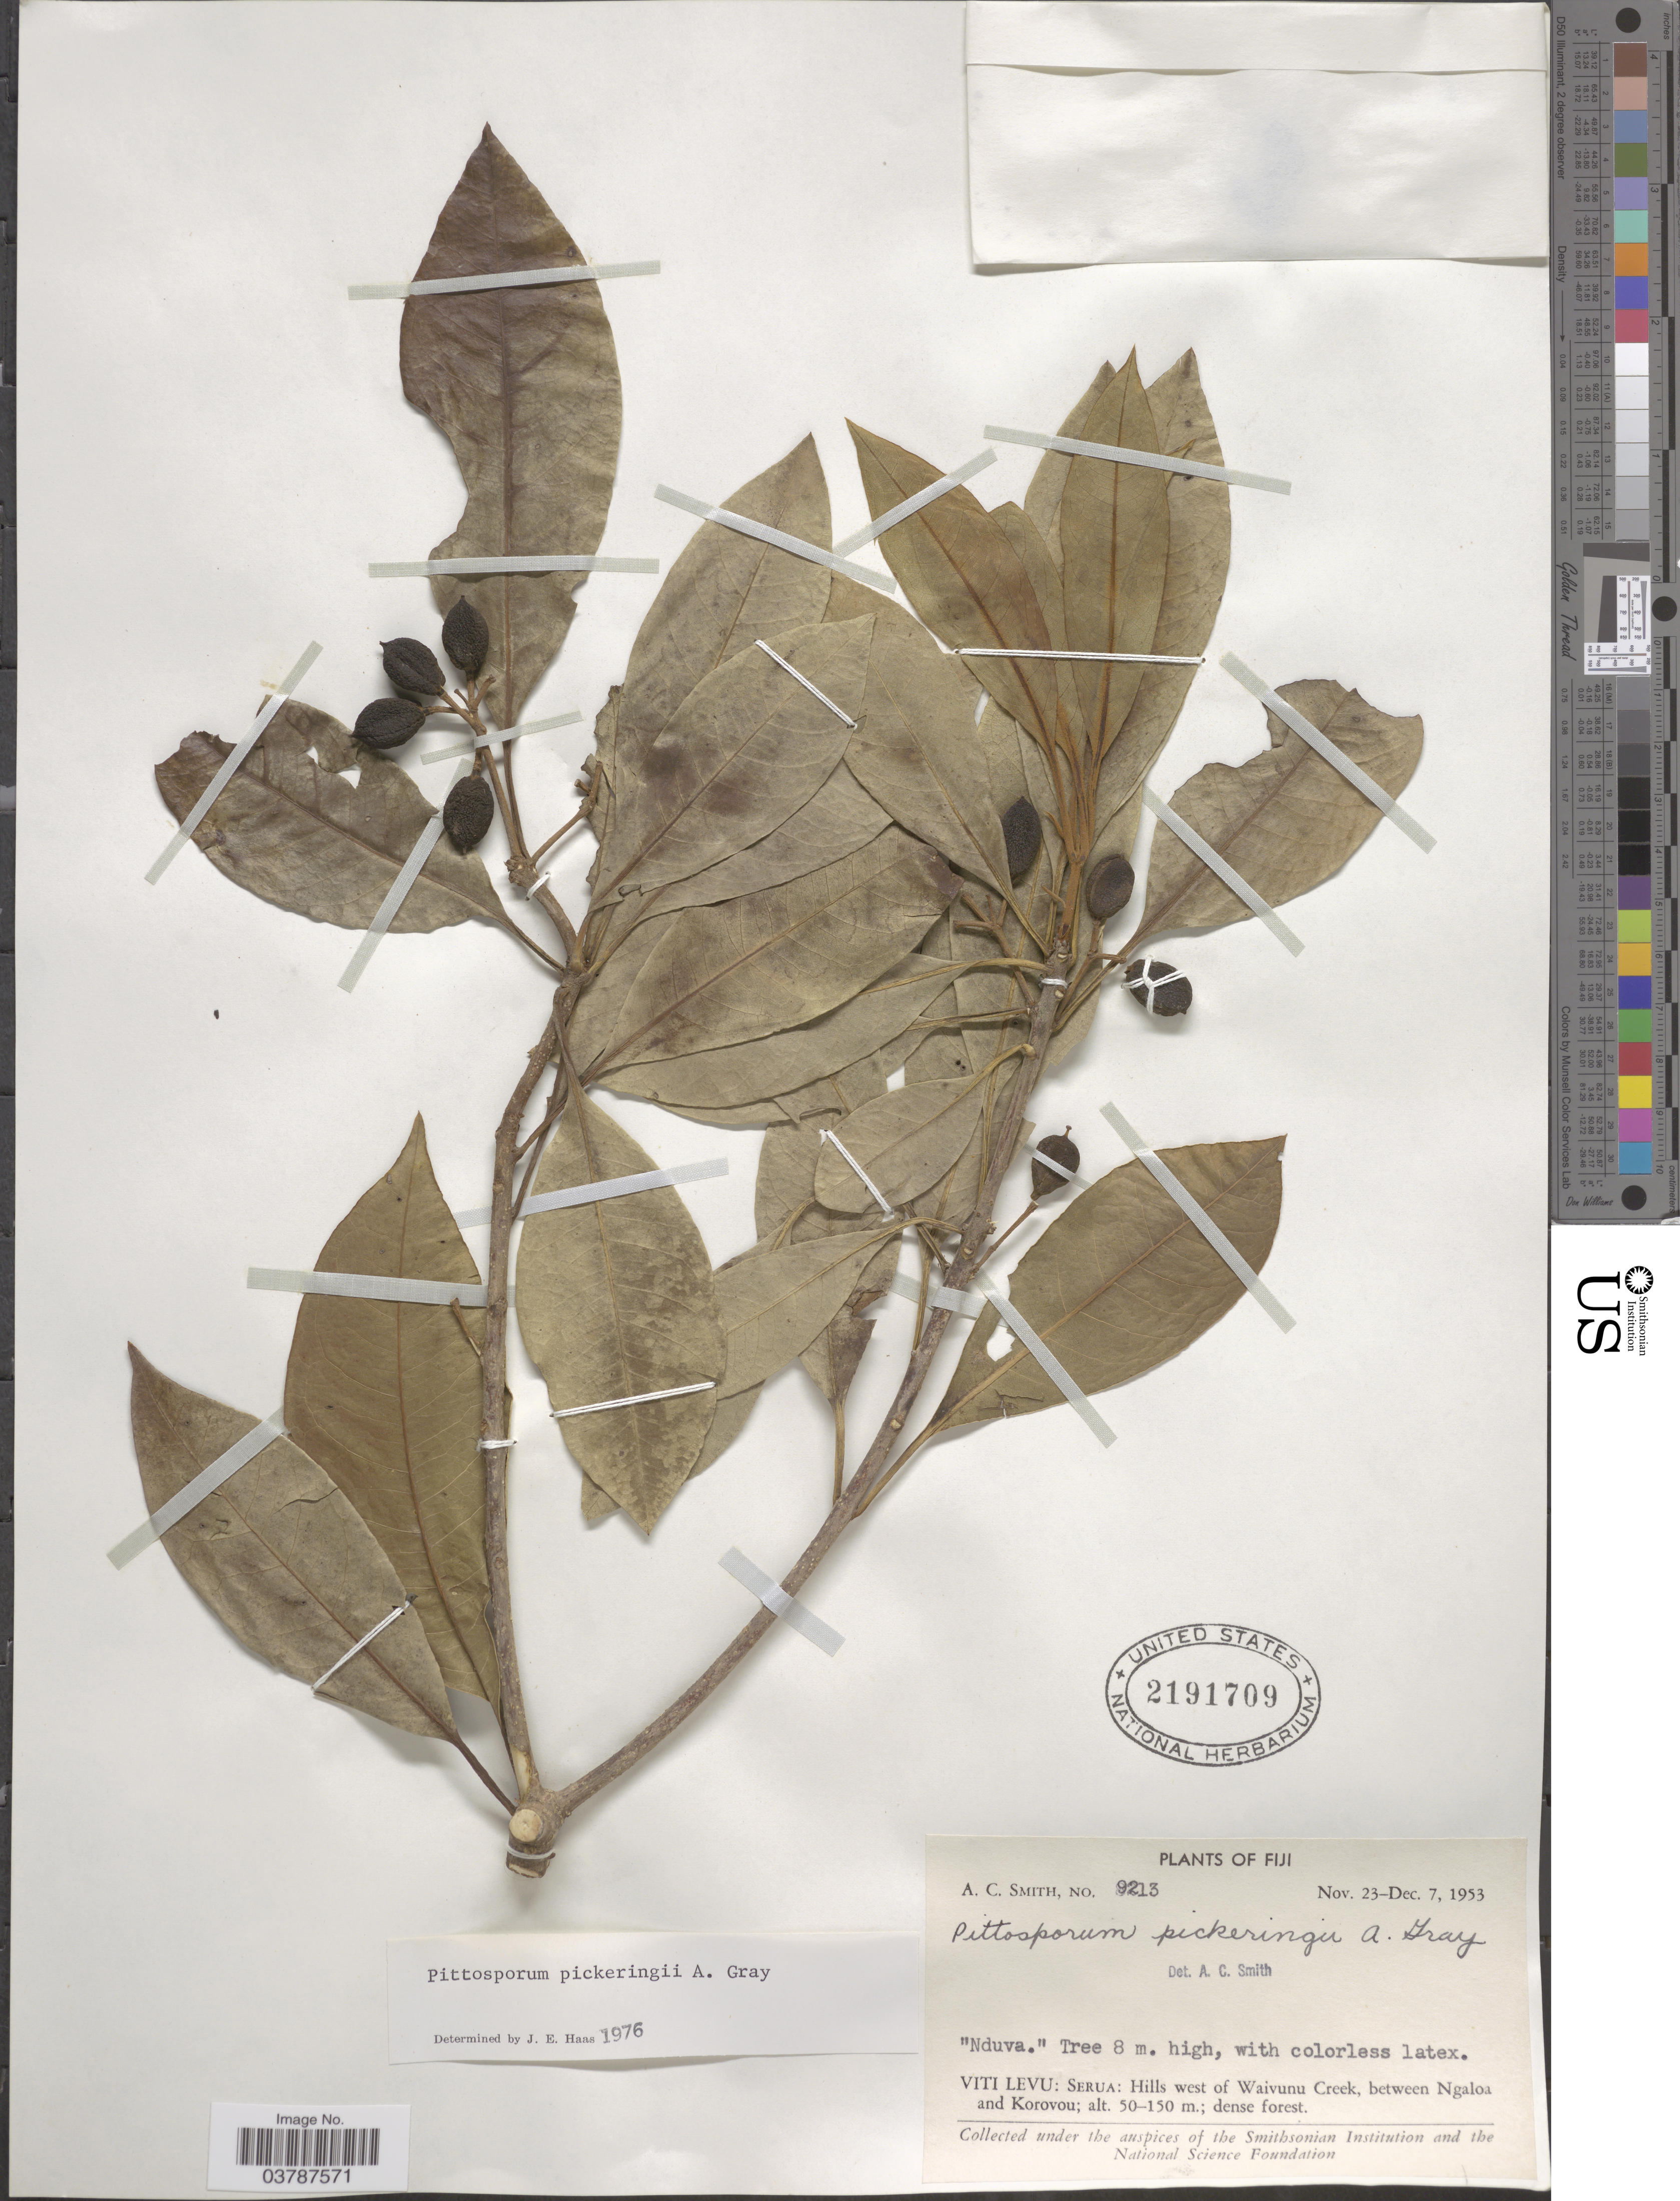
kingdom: Plantae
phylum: Tracheophyta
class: Magnoliopsida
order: Apiales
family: Pittosporaceae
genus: Pittosporum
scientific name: Pittosporum pickeringii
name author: A. Gray in Wilkes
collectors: A. C. Smith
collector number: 9213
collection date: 1953-11-23/1953-12-07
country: Fiji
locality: Viti Levu: Serua: Hills west of Waivunu Creek, between Ngaloa and Korovou.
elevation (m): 50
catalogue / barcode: US 2191709